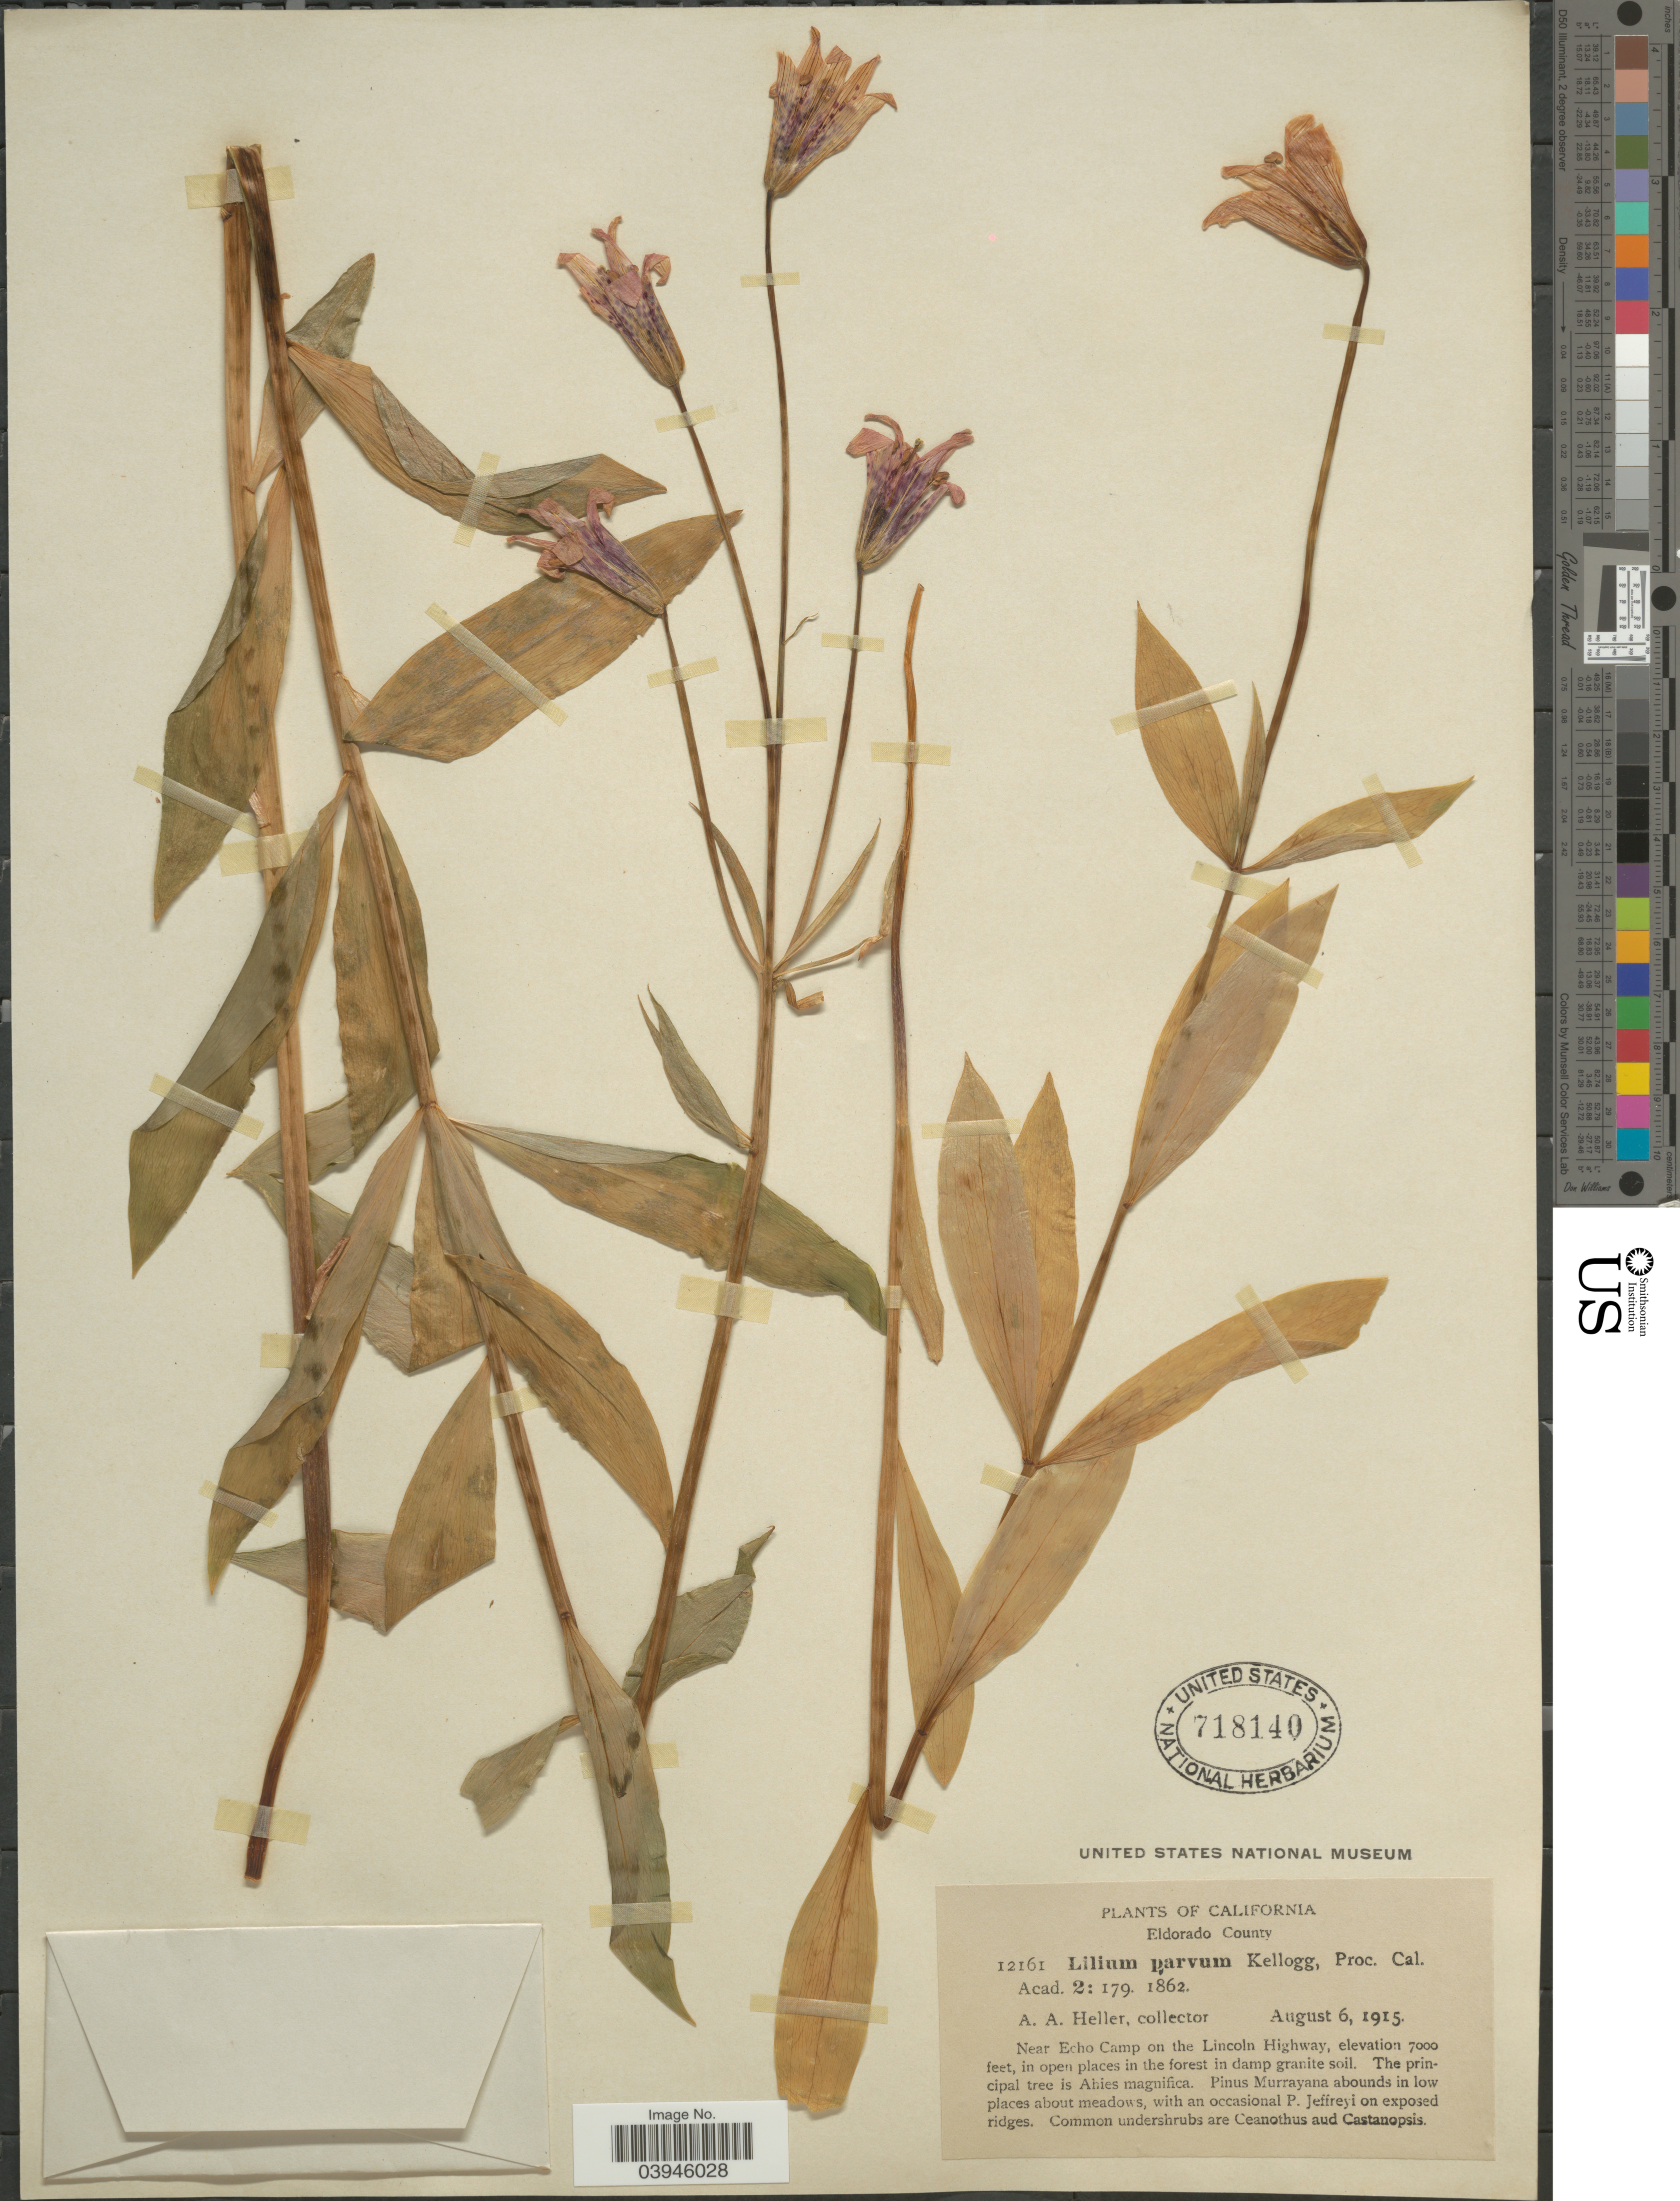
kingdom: Plantae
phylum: Tracheophyta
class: Liliopsida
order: Liliales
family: Liliaceae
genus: Lilium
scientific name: Lilium parvum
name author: Kellogg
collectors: A. A. Heller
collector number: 12161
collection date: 1915-08-06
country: United States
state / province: California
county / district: El Dorado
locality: Eldorado County. Near Echo Camp on the Lincoln Highway.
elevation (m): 2134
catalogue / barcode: US 718140